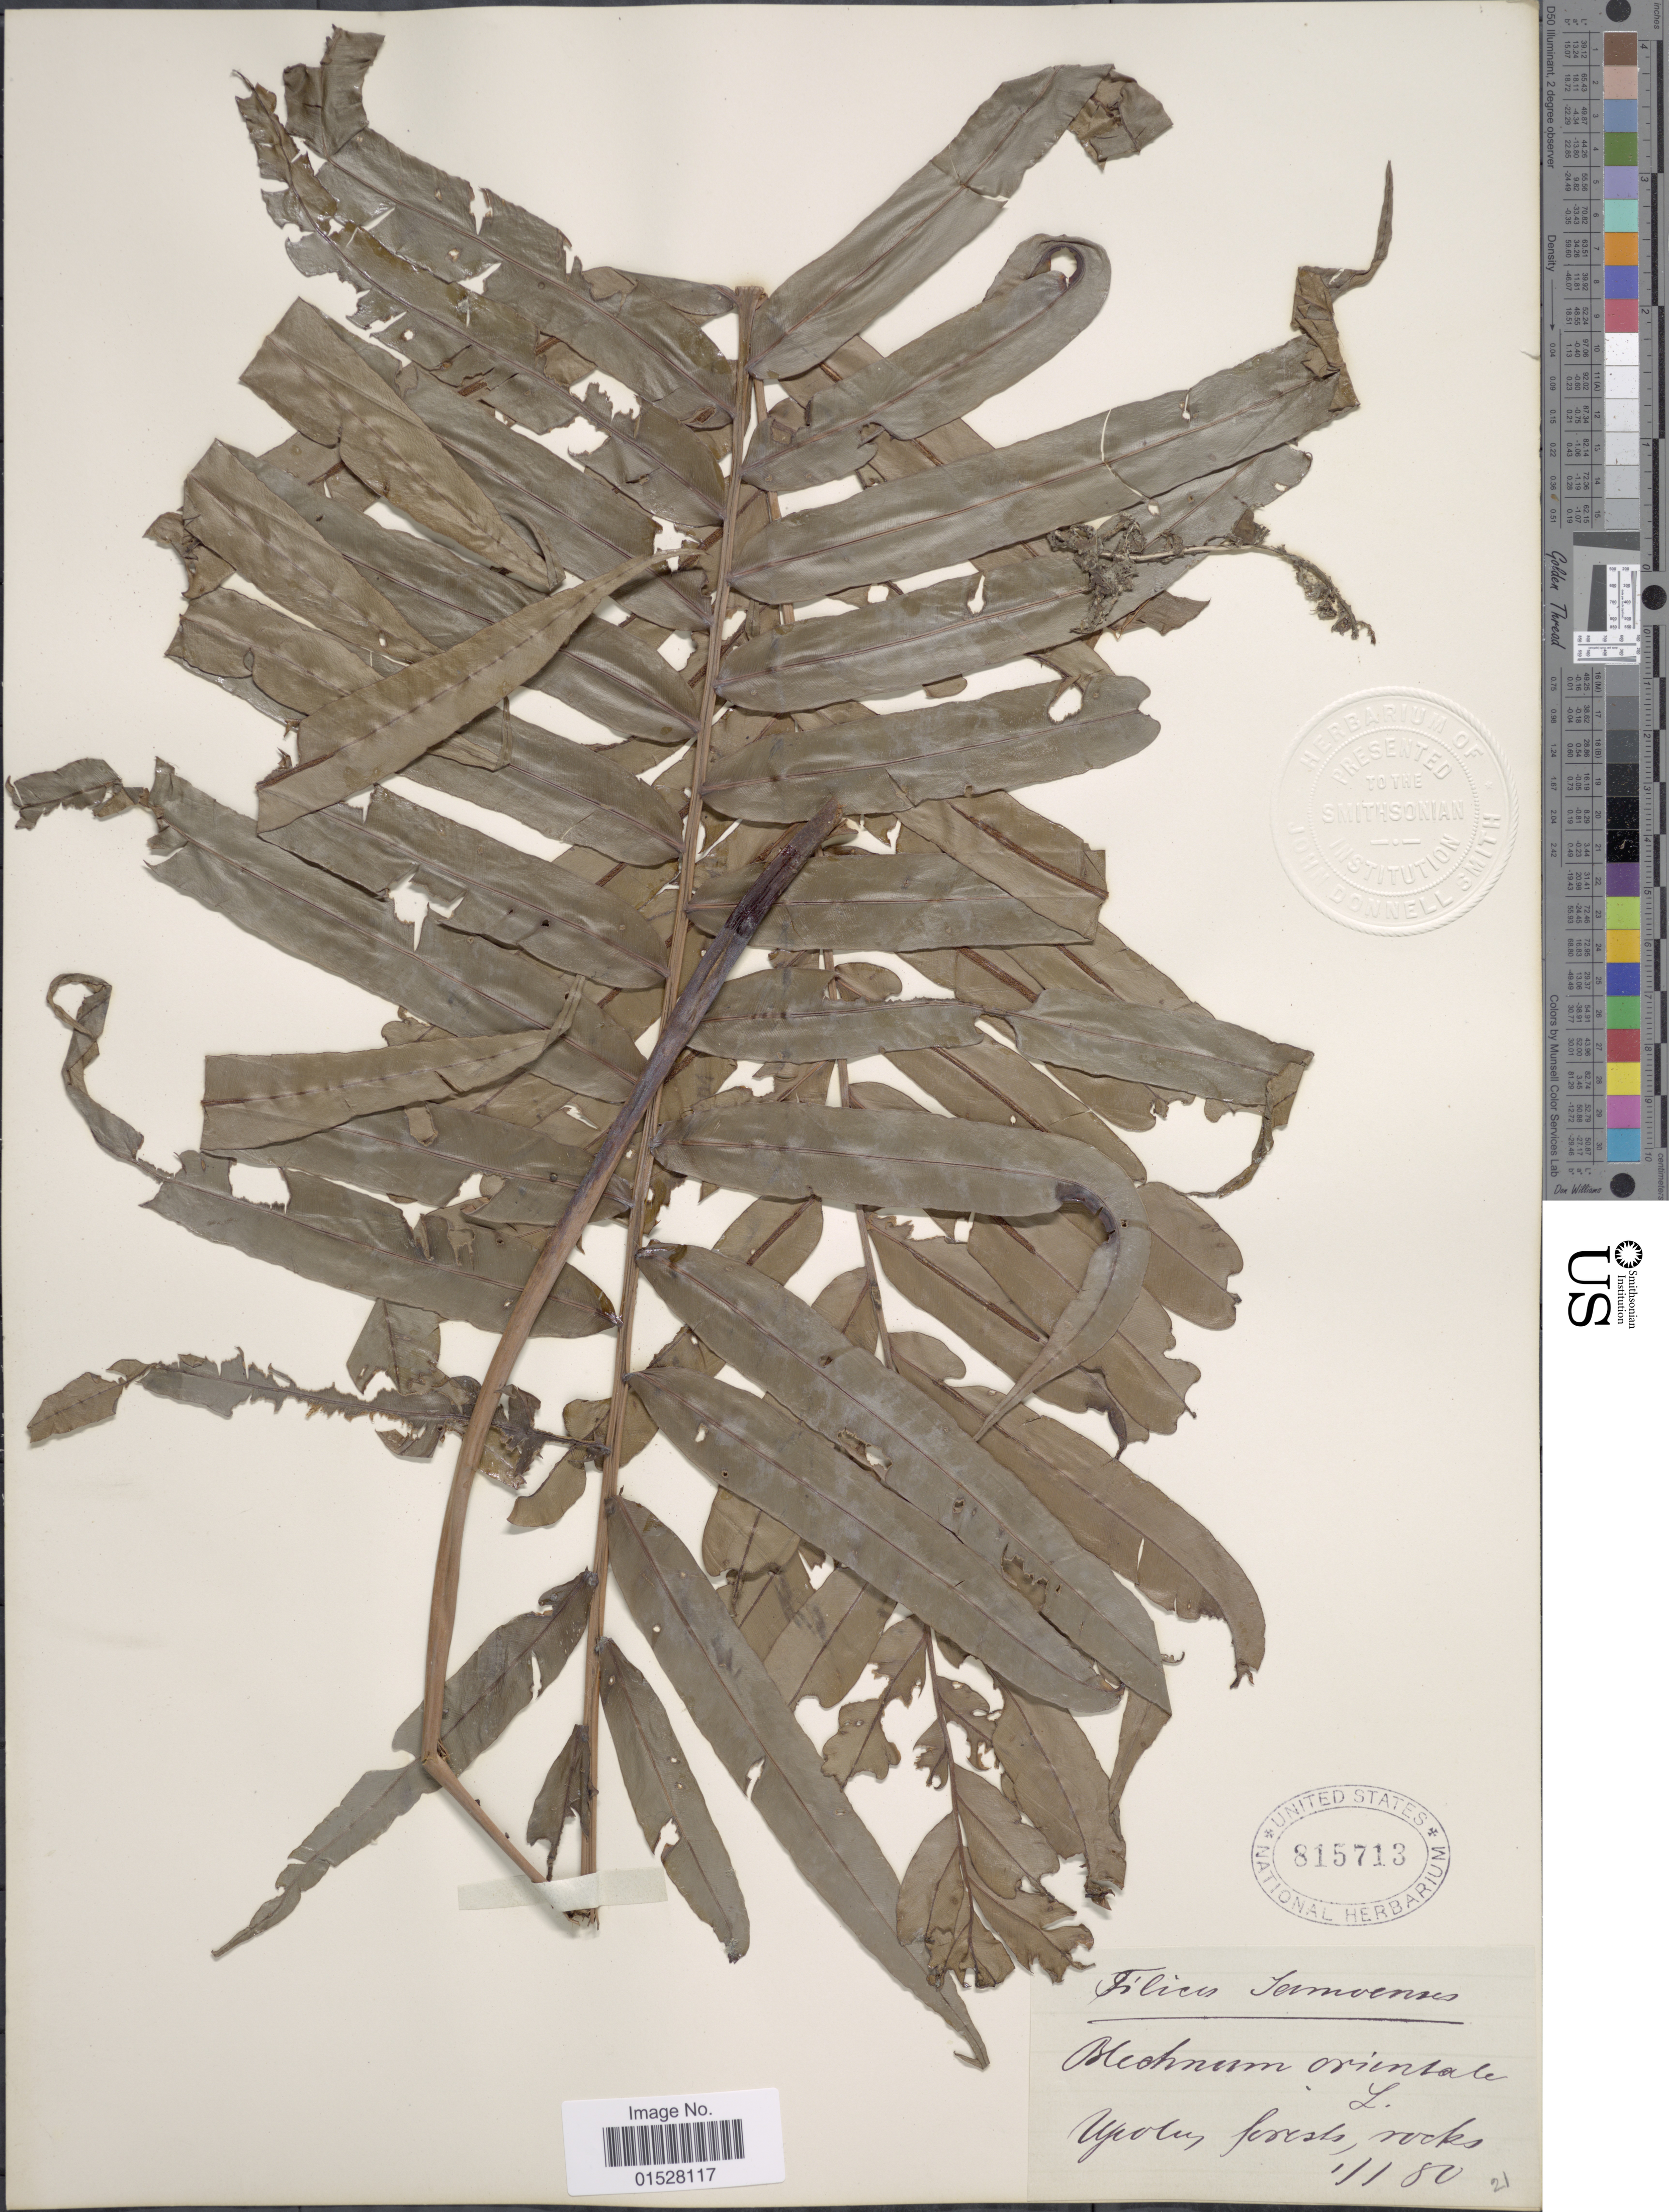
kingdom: Plantae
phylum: Tracheophyta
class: Polypodiopsida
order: Polypodiales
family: Blechnaceae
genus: Blechnum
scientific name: Blechnum orientale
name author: L.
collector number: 21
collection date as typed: Transcribed d/m/y: 1/1/80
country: American Samoa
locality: Samoenses, Upland forests, rocks.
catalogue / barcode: US 815713